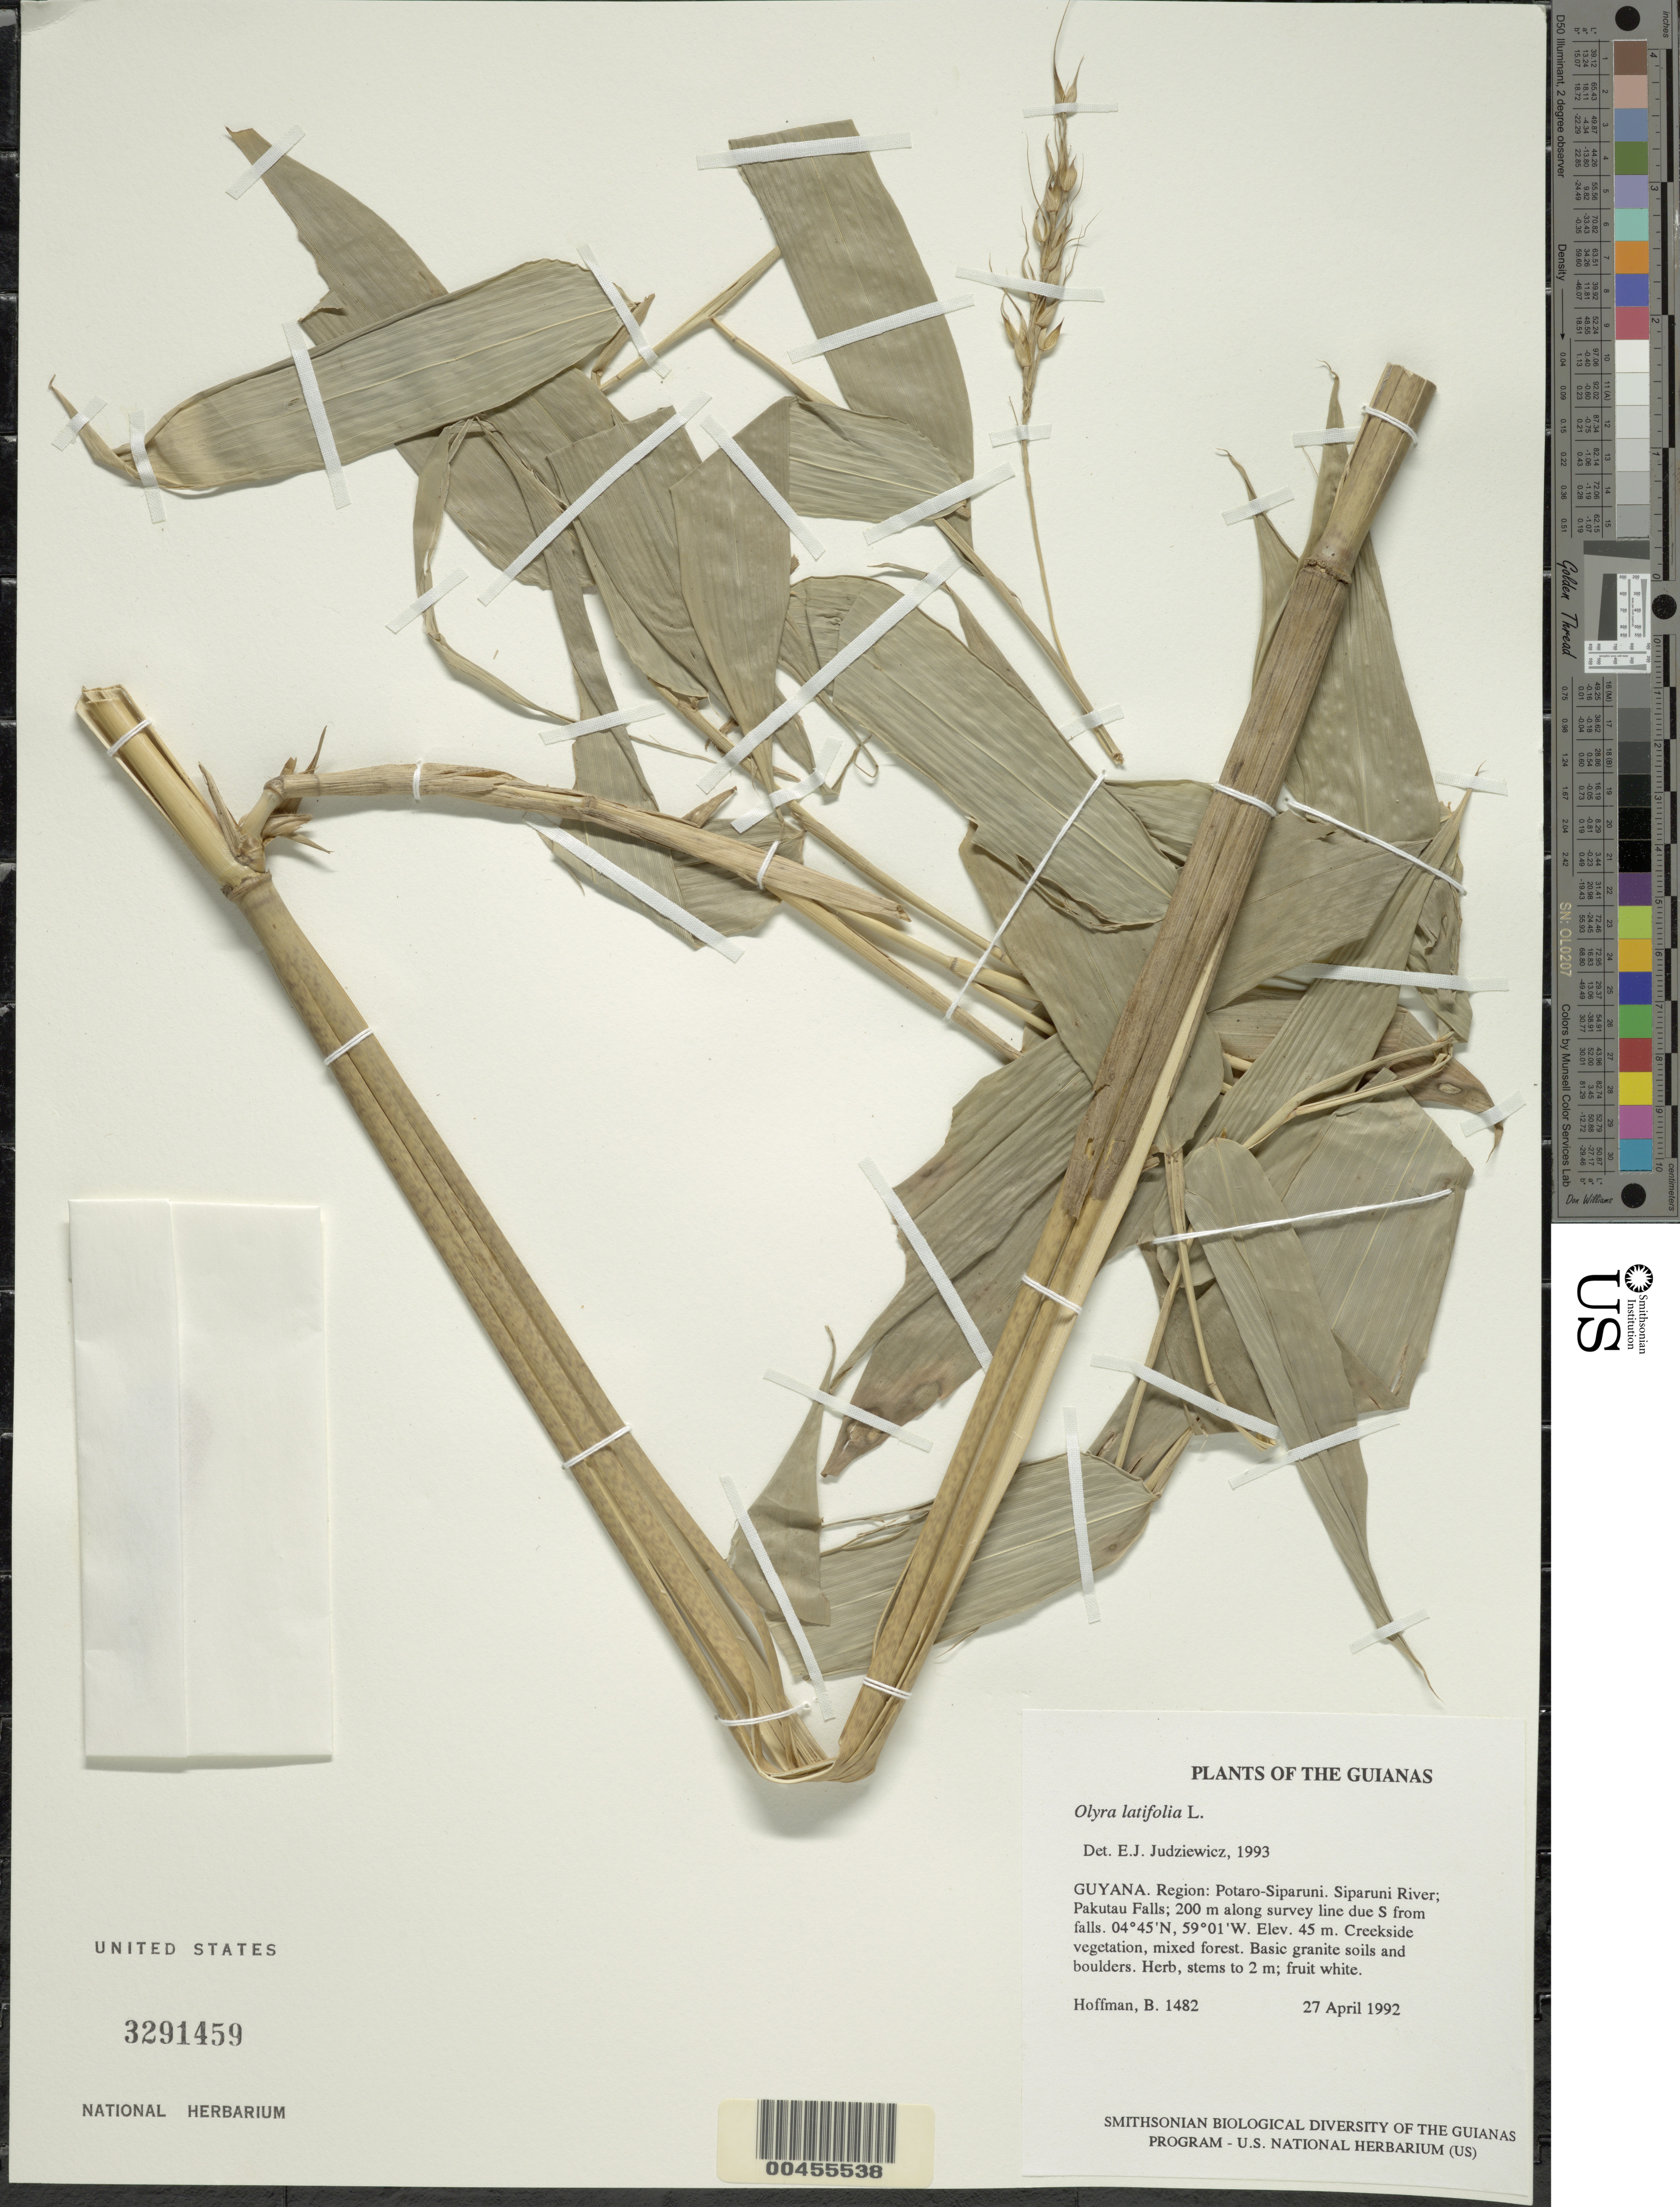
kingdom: Plantae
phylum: Tracheophyta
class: Liliopsida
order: Poales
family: Poaceae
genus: Olyra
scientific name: Olyra latifolia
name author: L.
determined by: Judziewicz, E. J.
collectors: B. Hoffman, R. T. Pennington, G. Gharbarran & C. Capellaro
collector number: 1482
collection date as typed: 27 April 1992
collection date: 1992-04-27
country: Guyana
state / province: Potaro-Siparuni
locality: Siparuni River; Pakutau Falls; 200 m along survey line due S from falls. Iwokrama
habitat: Creekside vegetation, mixed forest. Basic granite soils and boulders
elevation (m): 45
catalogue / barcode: US 3291459